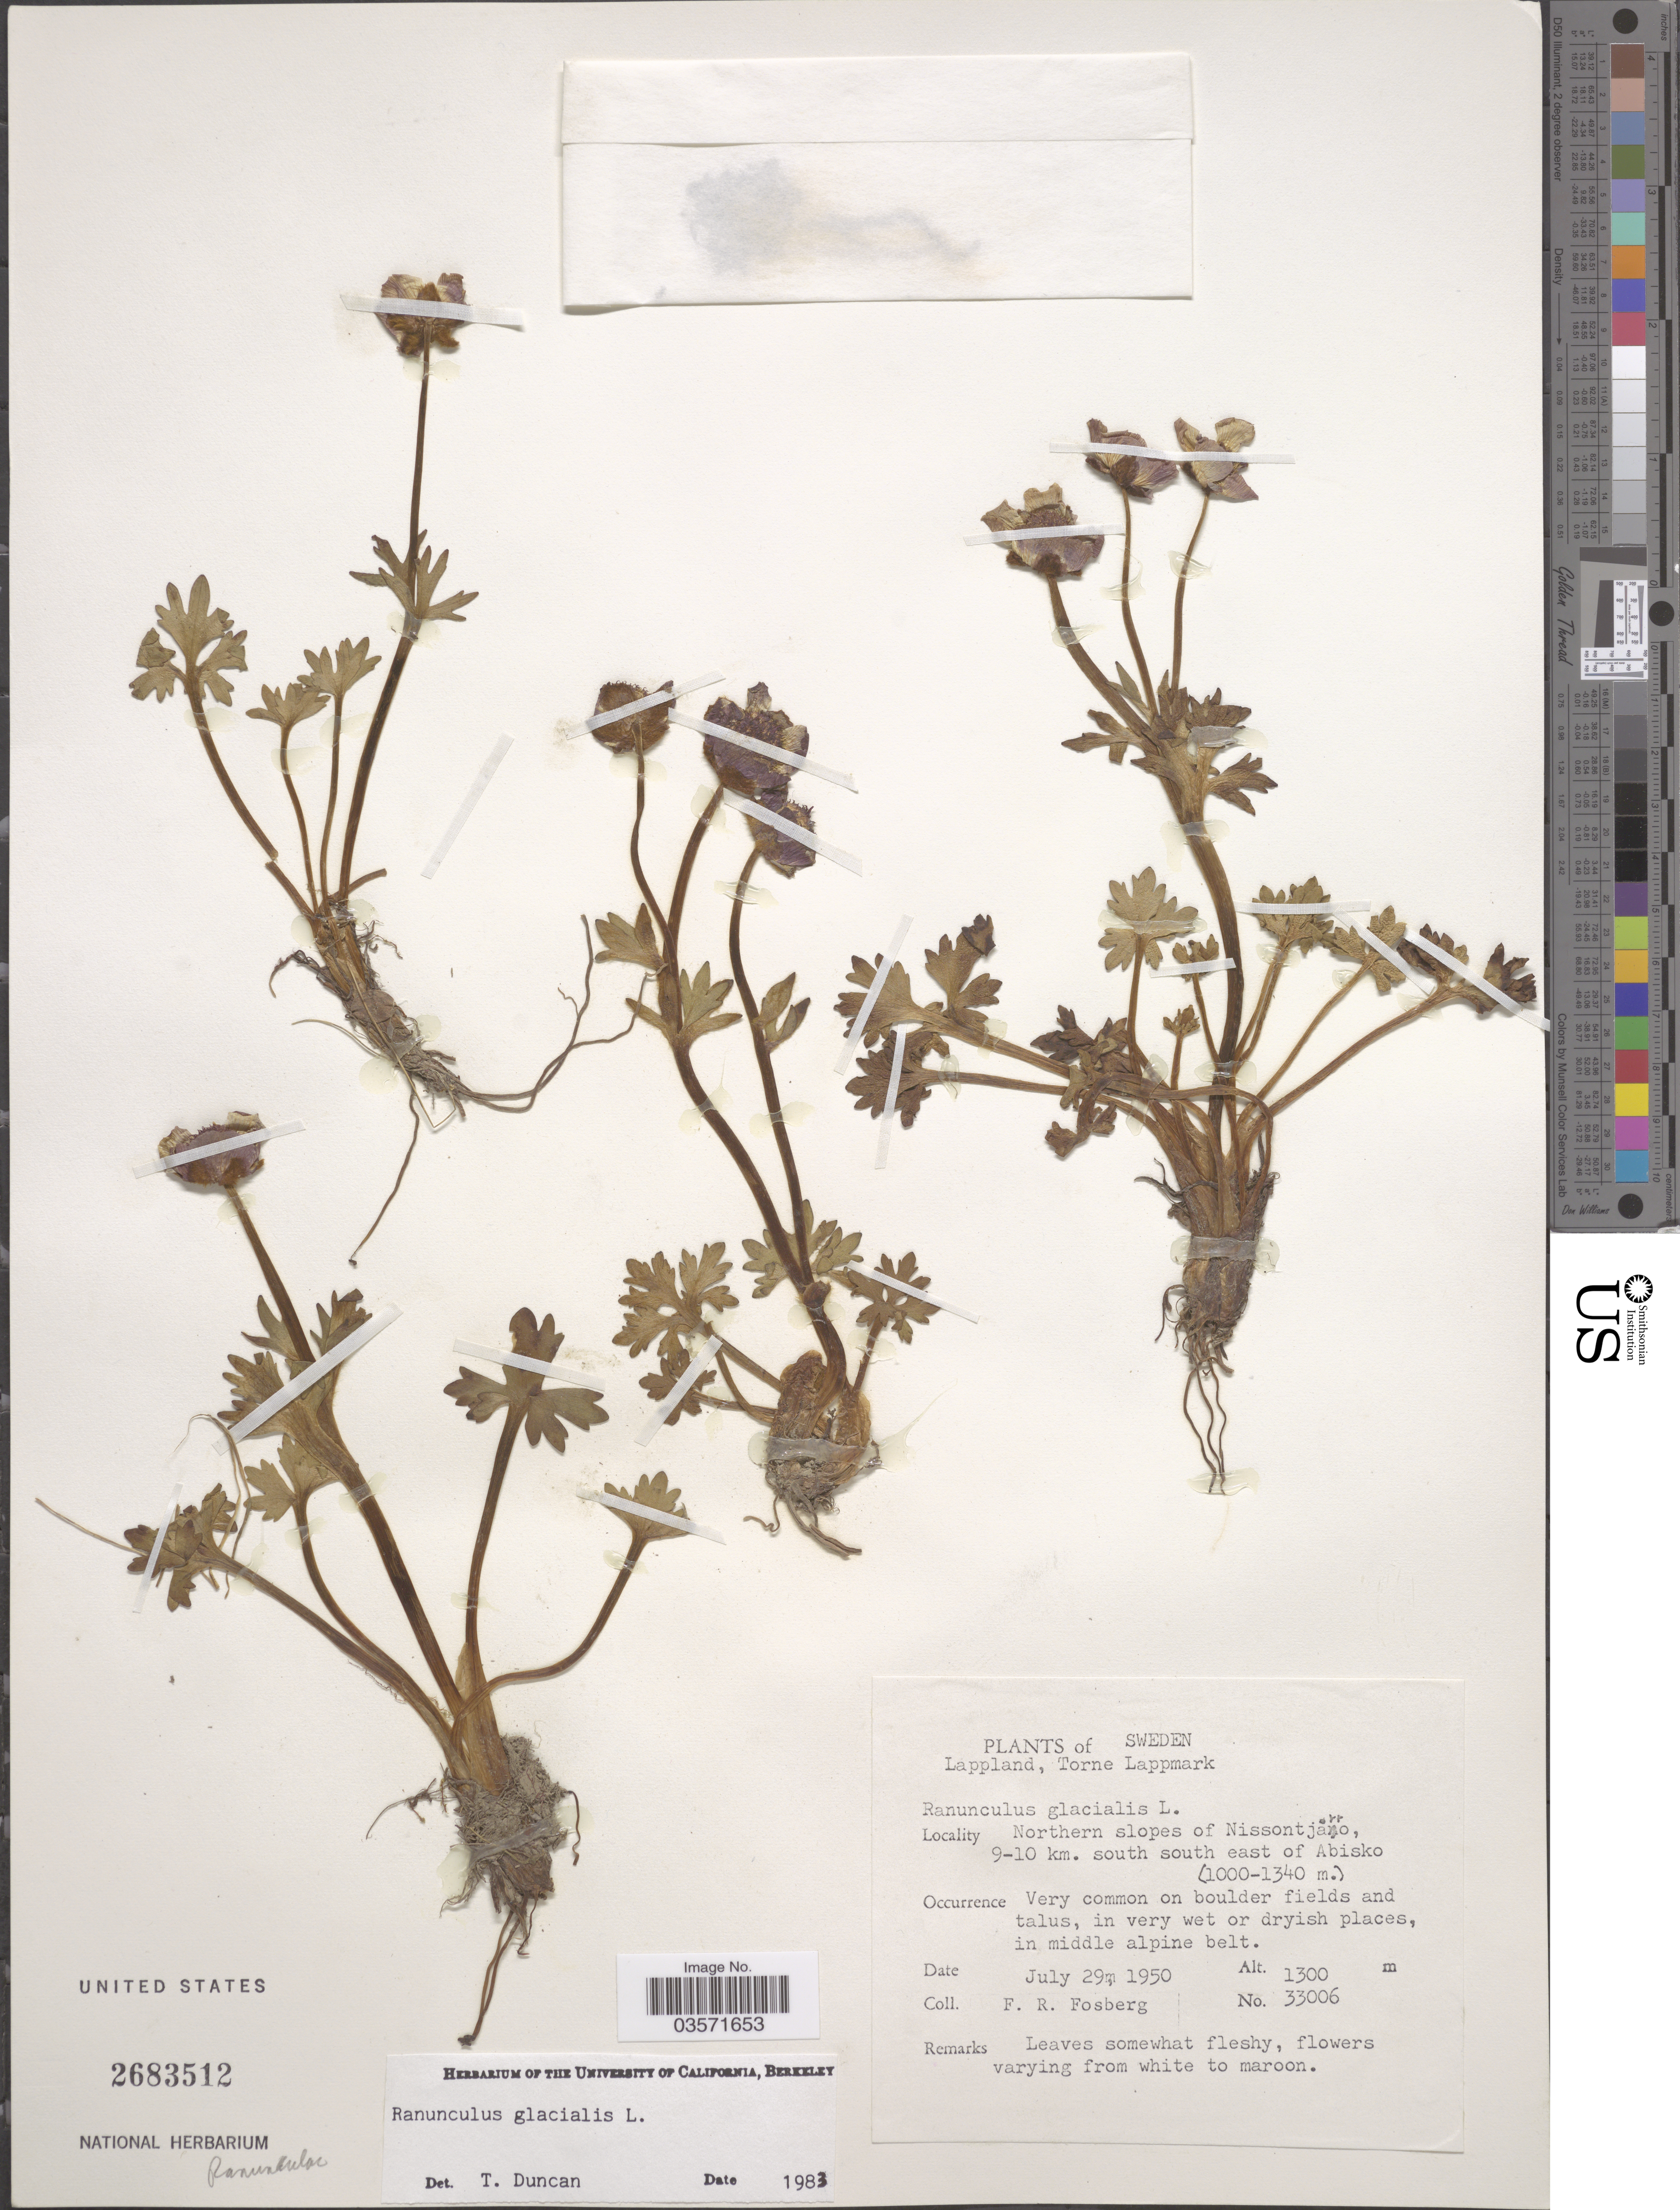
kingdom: Plantae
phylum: Tracheophyta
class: Magnoliopsida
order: Ranunculales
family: Ranunculaceae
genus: Ranunculus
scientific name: Ranunculus glacialis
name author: L.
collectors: F. R. Fosberg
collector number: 33006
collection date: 1950-07-29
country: Sweden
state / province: Norrbotten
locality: Lappland, Torne Lappmark. Northern slopes of Nissontjarro, 9-10 km. south south east of Abisko (1000-1340 m.).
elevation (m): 1300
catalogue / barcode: US 2683512